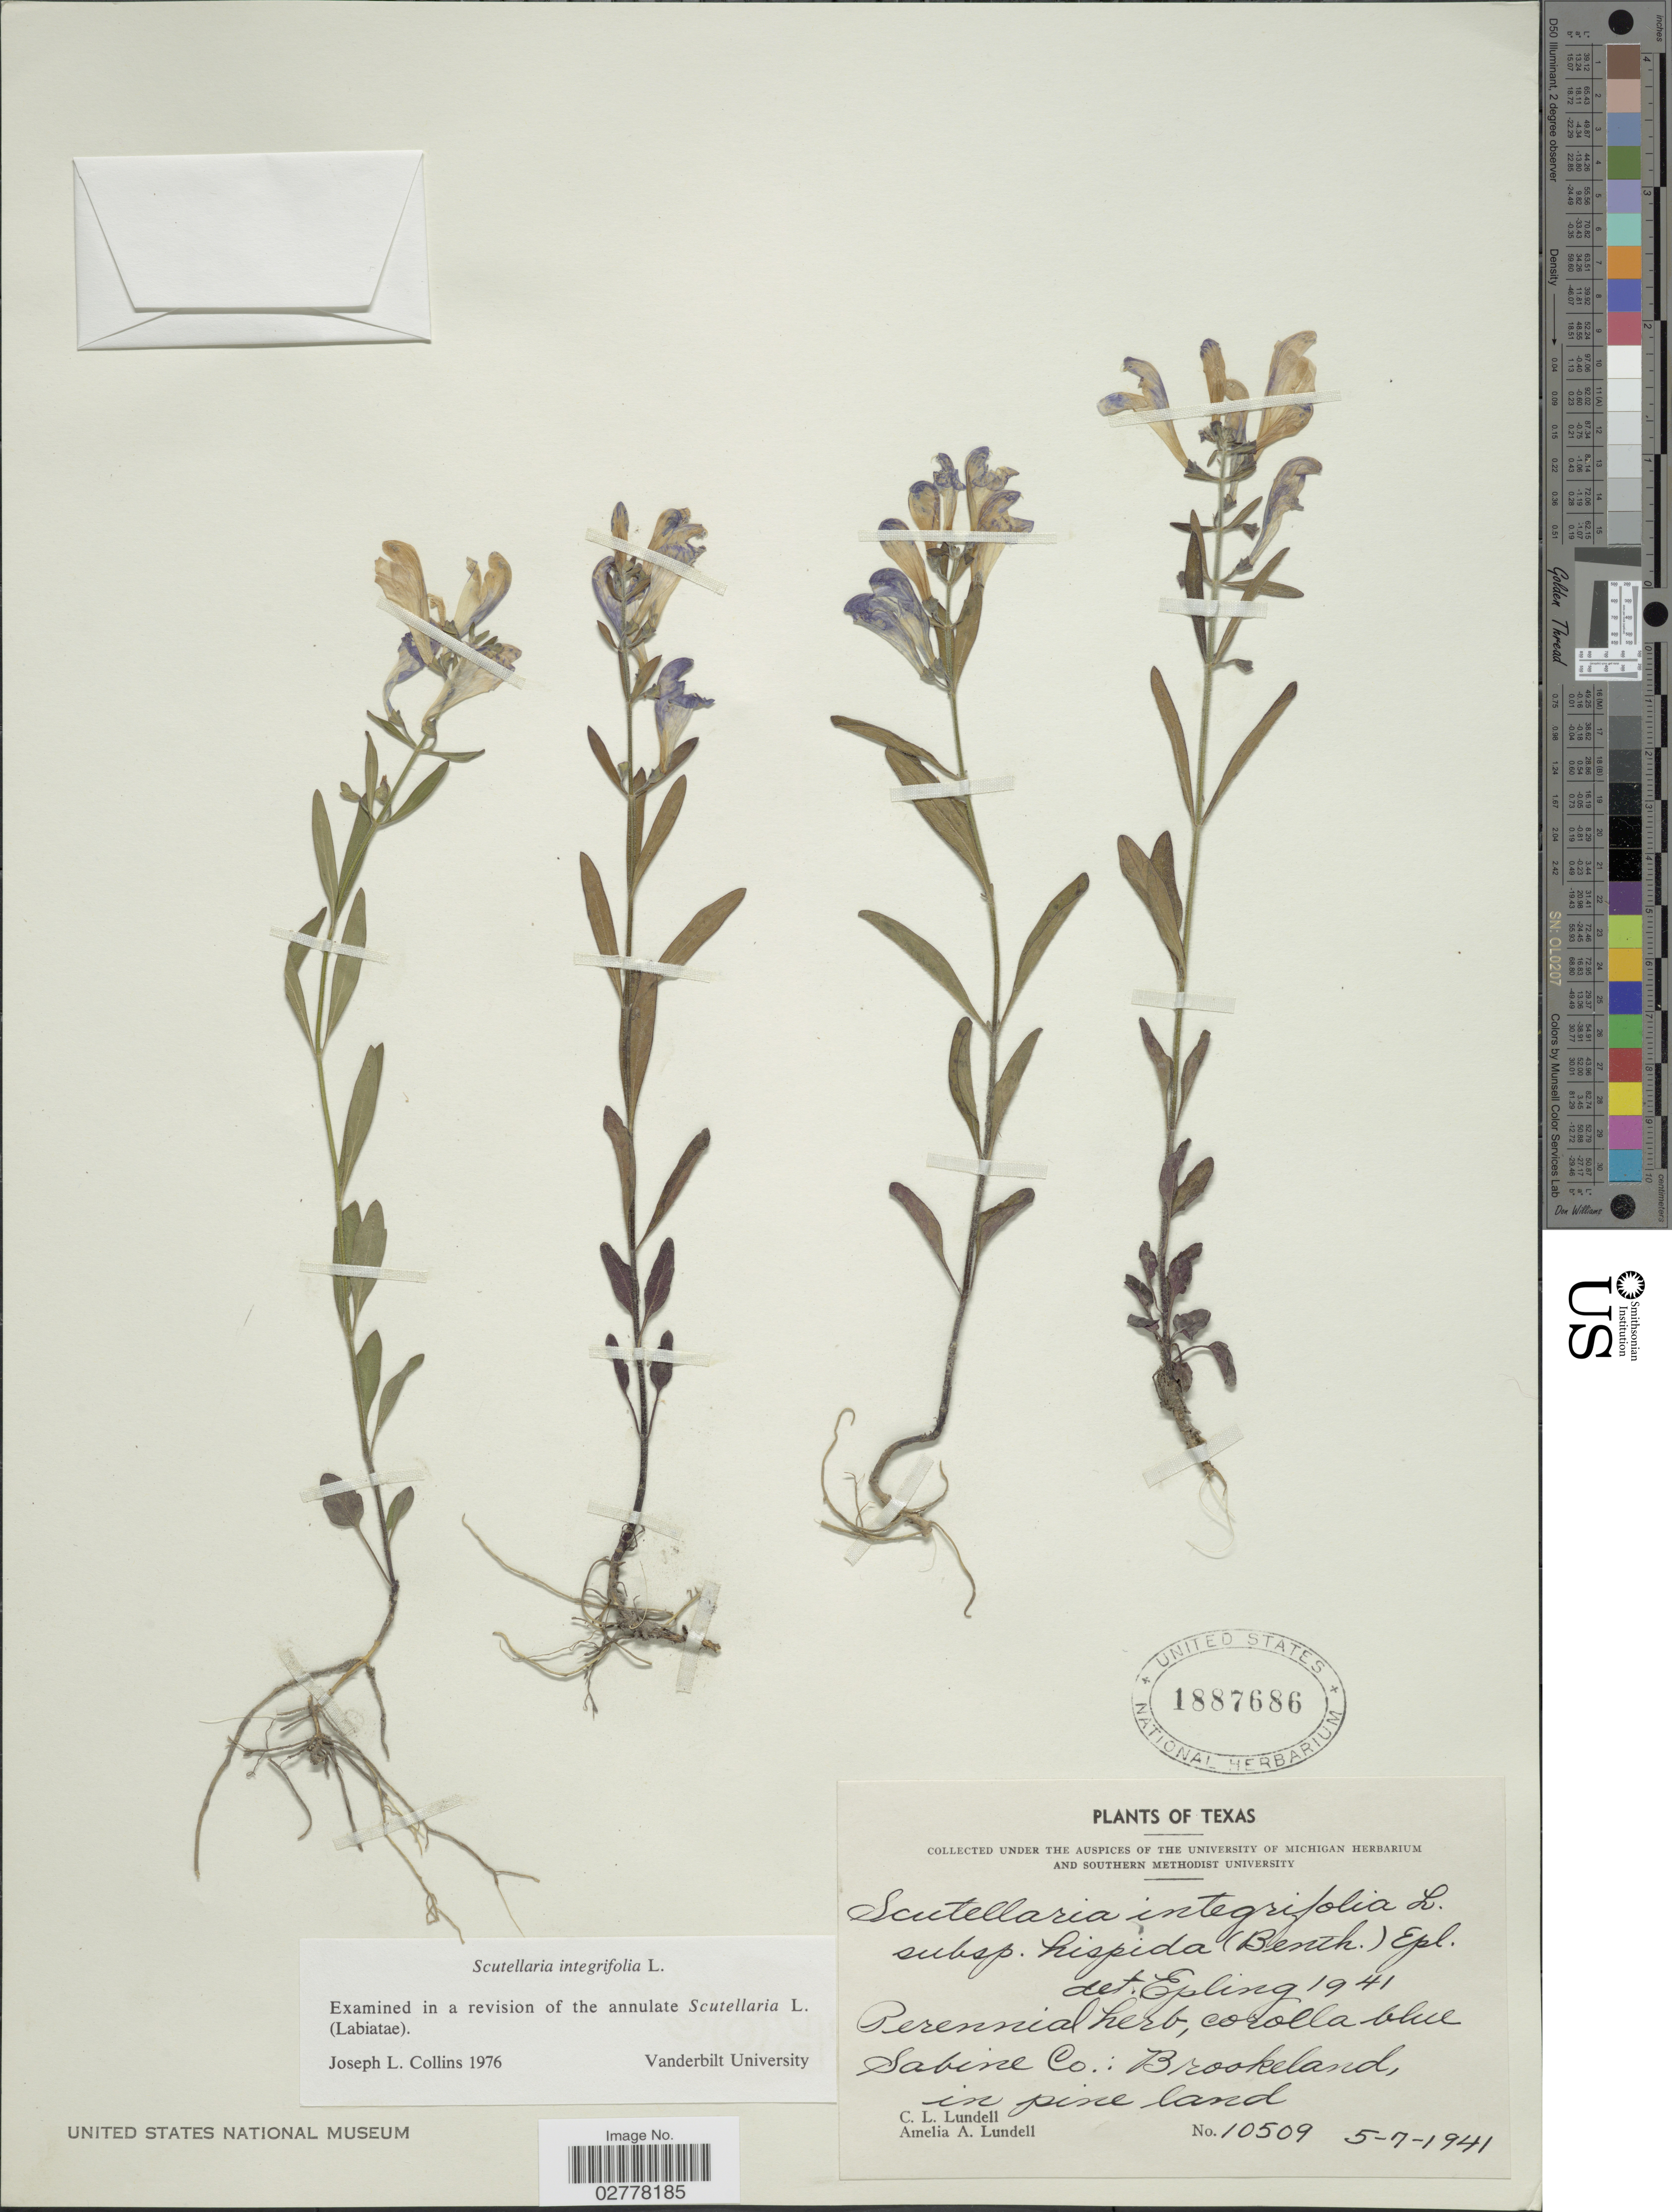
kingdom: Plantae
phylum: Tracheophyta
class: Magnoliopsida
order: Lamiales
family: Lamiaceae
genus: Scutellaria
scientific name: Scutellaria integrifolia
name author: L.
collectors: C. L. Lundell & A. A. Lundell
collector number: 10509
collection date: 1941-05-07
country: United States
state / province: Texas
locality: Sabine Co.: Brookeland, in pine land.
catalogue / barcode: US 1887686